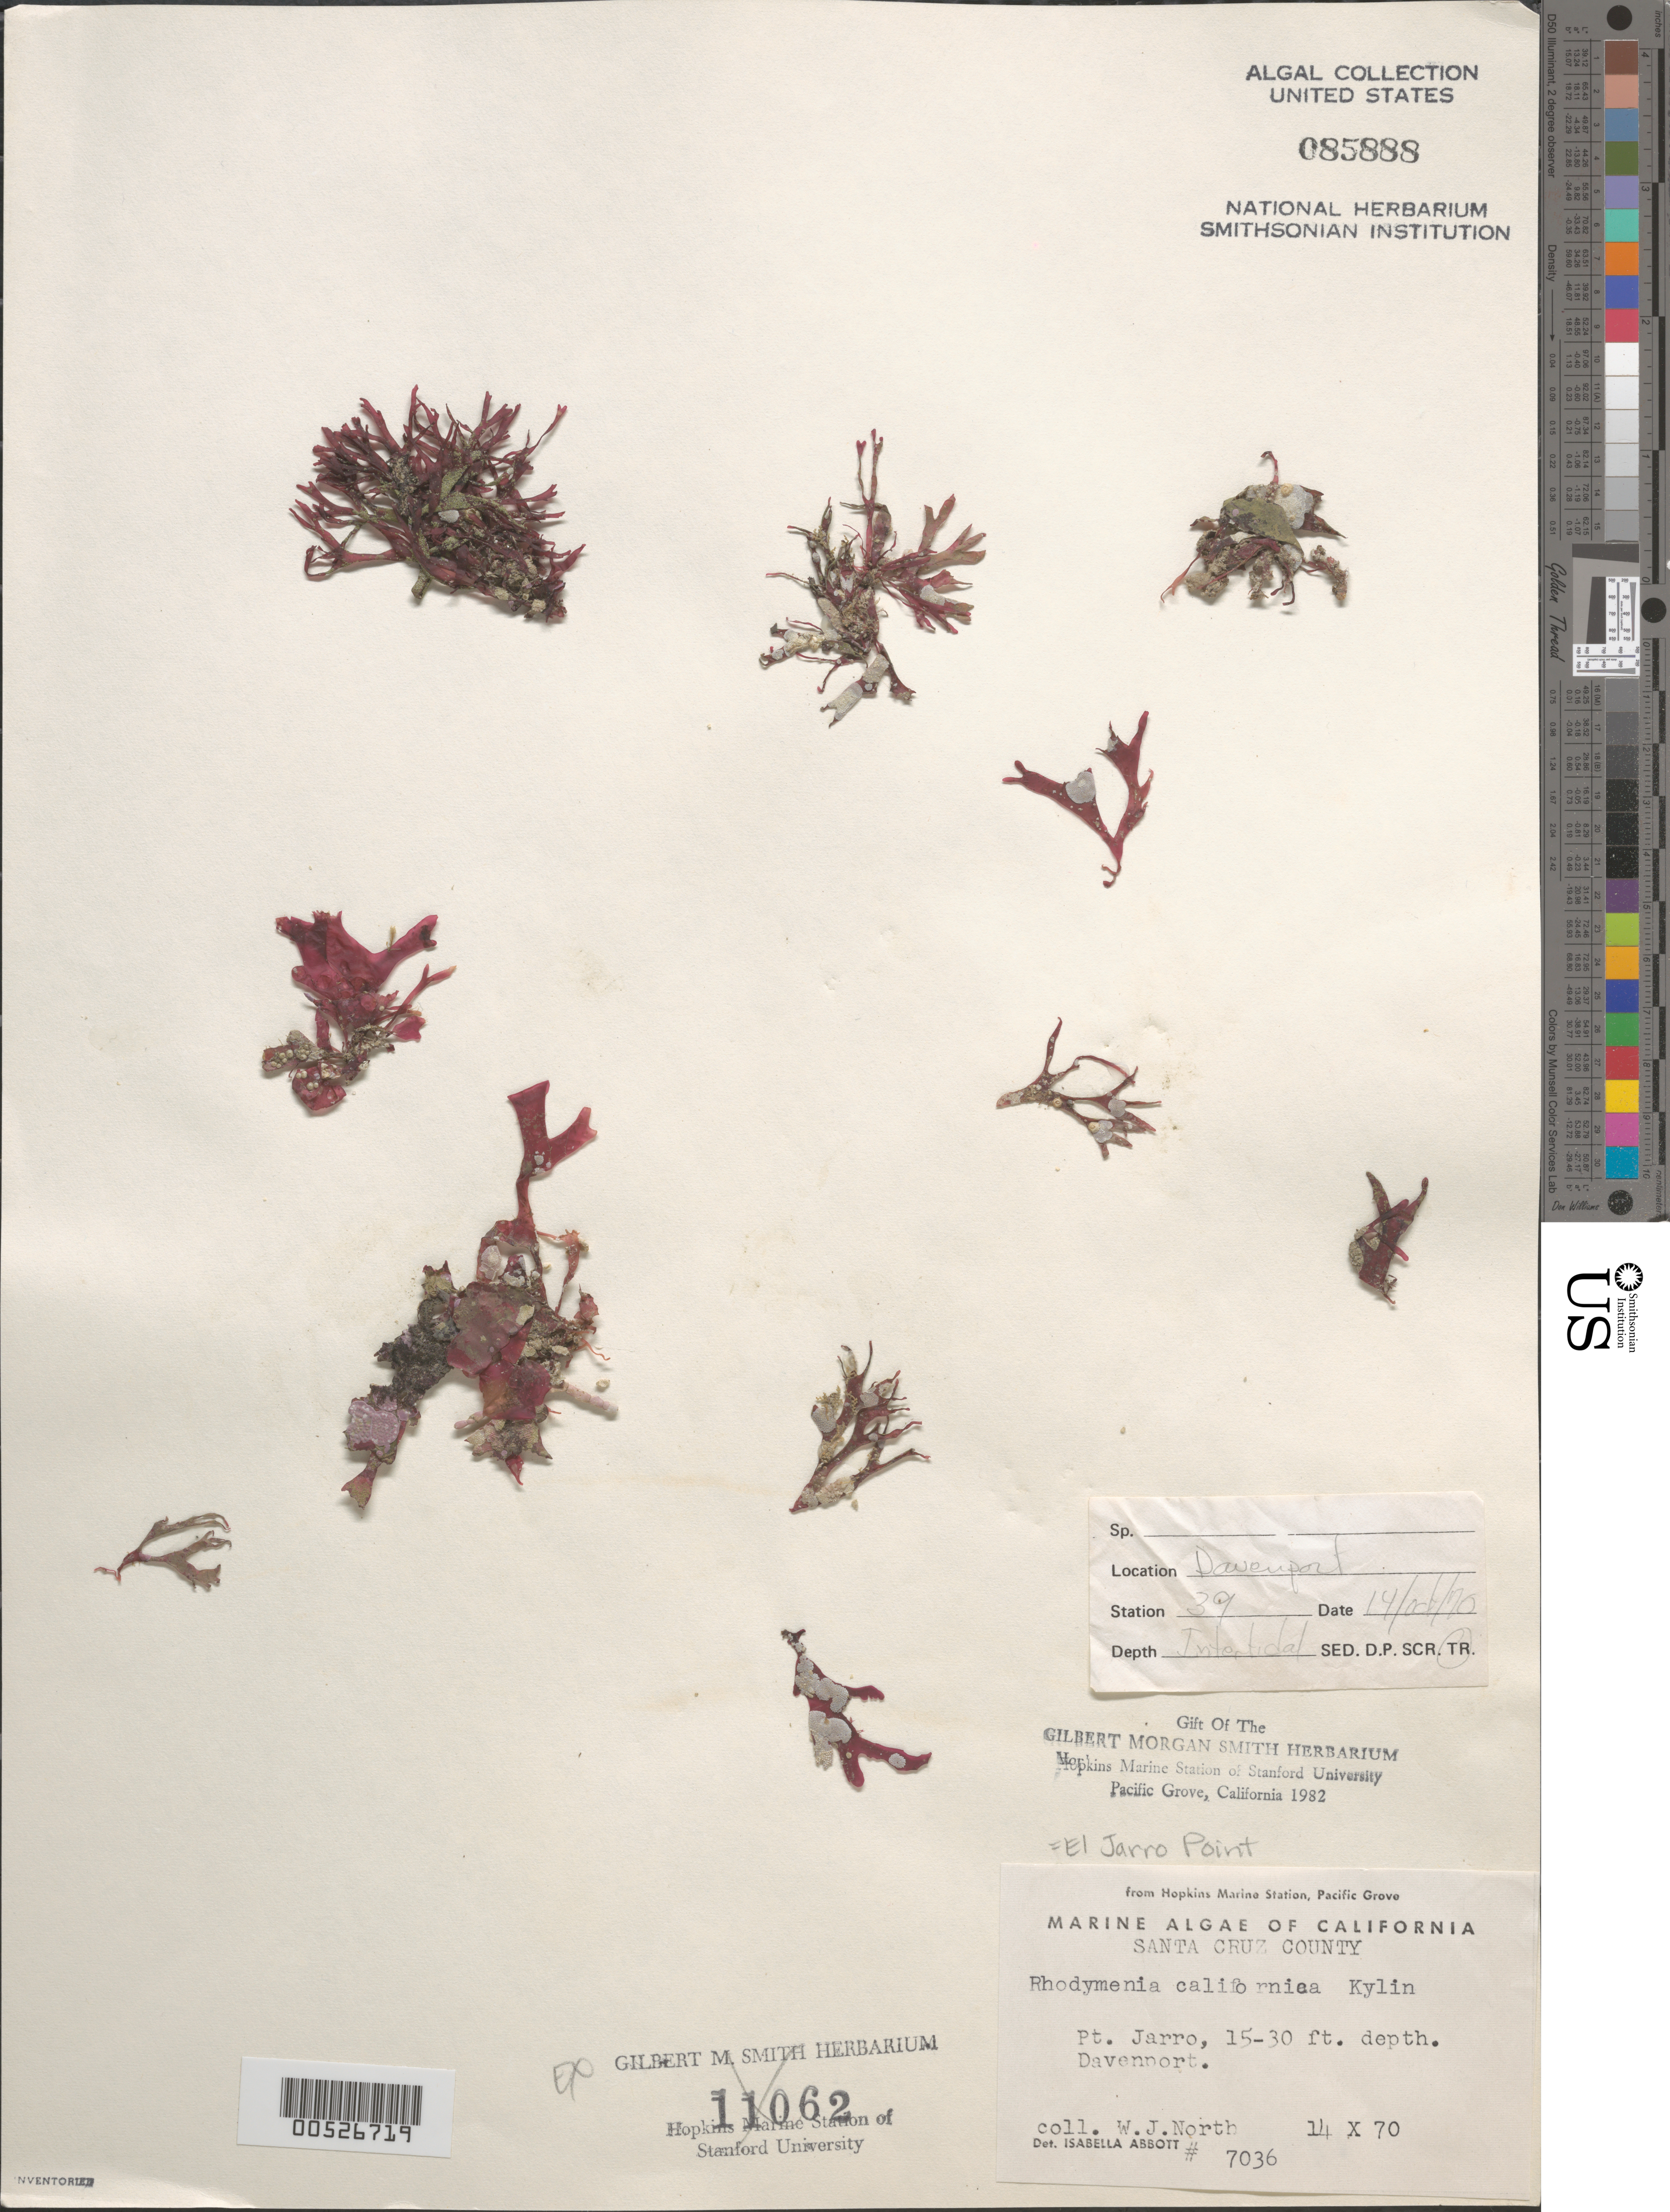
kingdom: Plantae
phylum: Rhodophyta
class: Florideophyceae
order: Rhodymeniales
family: Rhodymeniaceae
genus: Rhodymenia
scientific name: Rhodymenia californica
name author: Kylin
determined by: Abbott, Isabella A.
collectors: W. North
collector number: IAA 7036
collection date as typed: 14 Oct 1970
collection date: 1970-10-14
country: United States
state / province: California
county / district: Santa Cruz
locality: El Jarro Point, Davenport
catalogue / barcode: US 85888